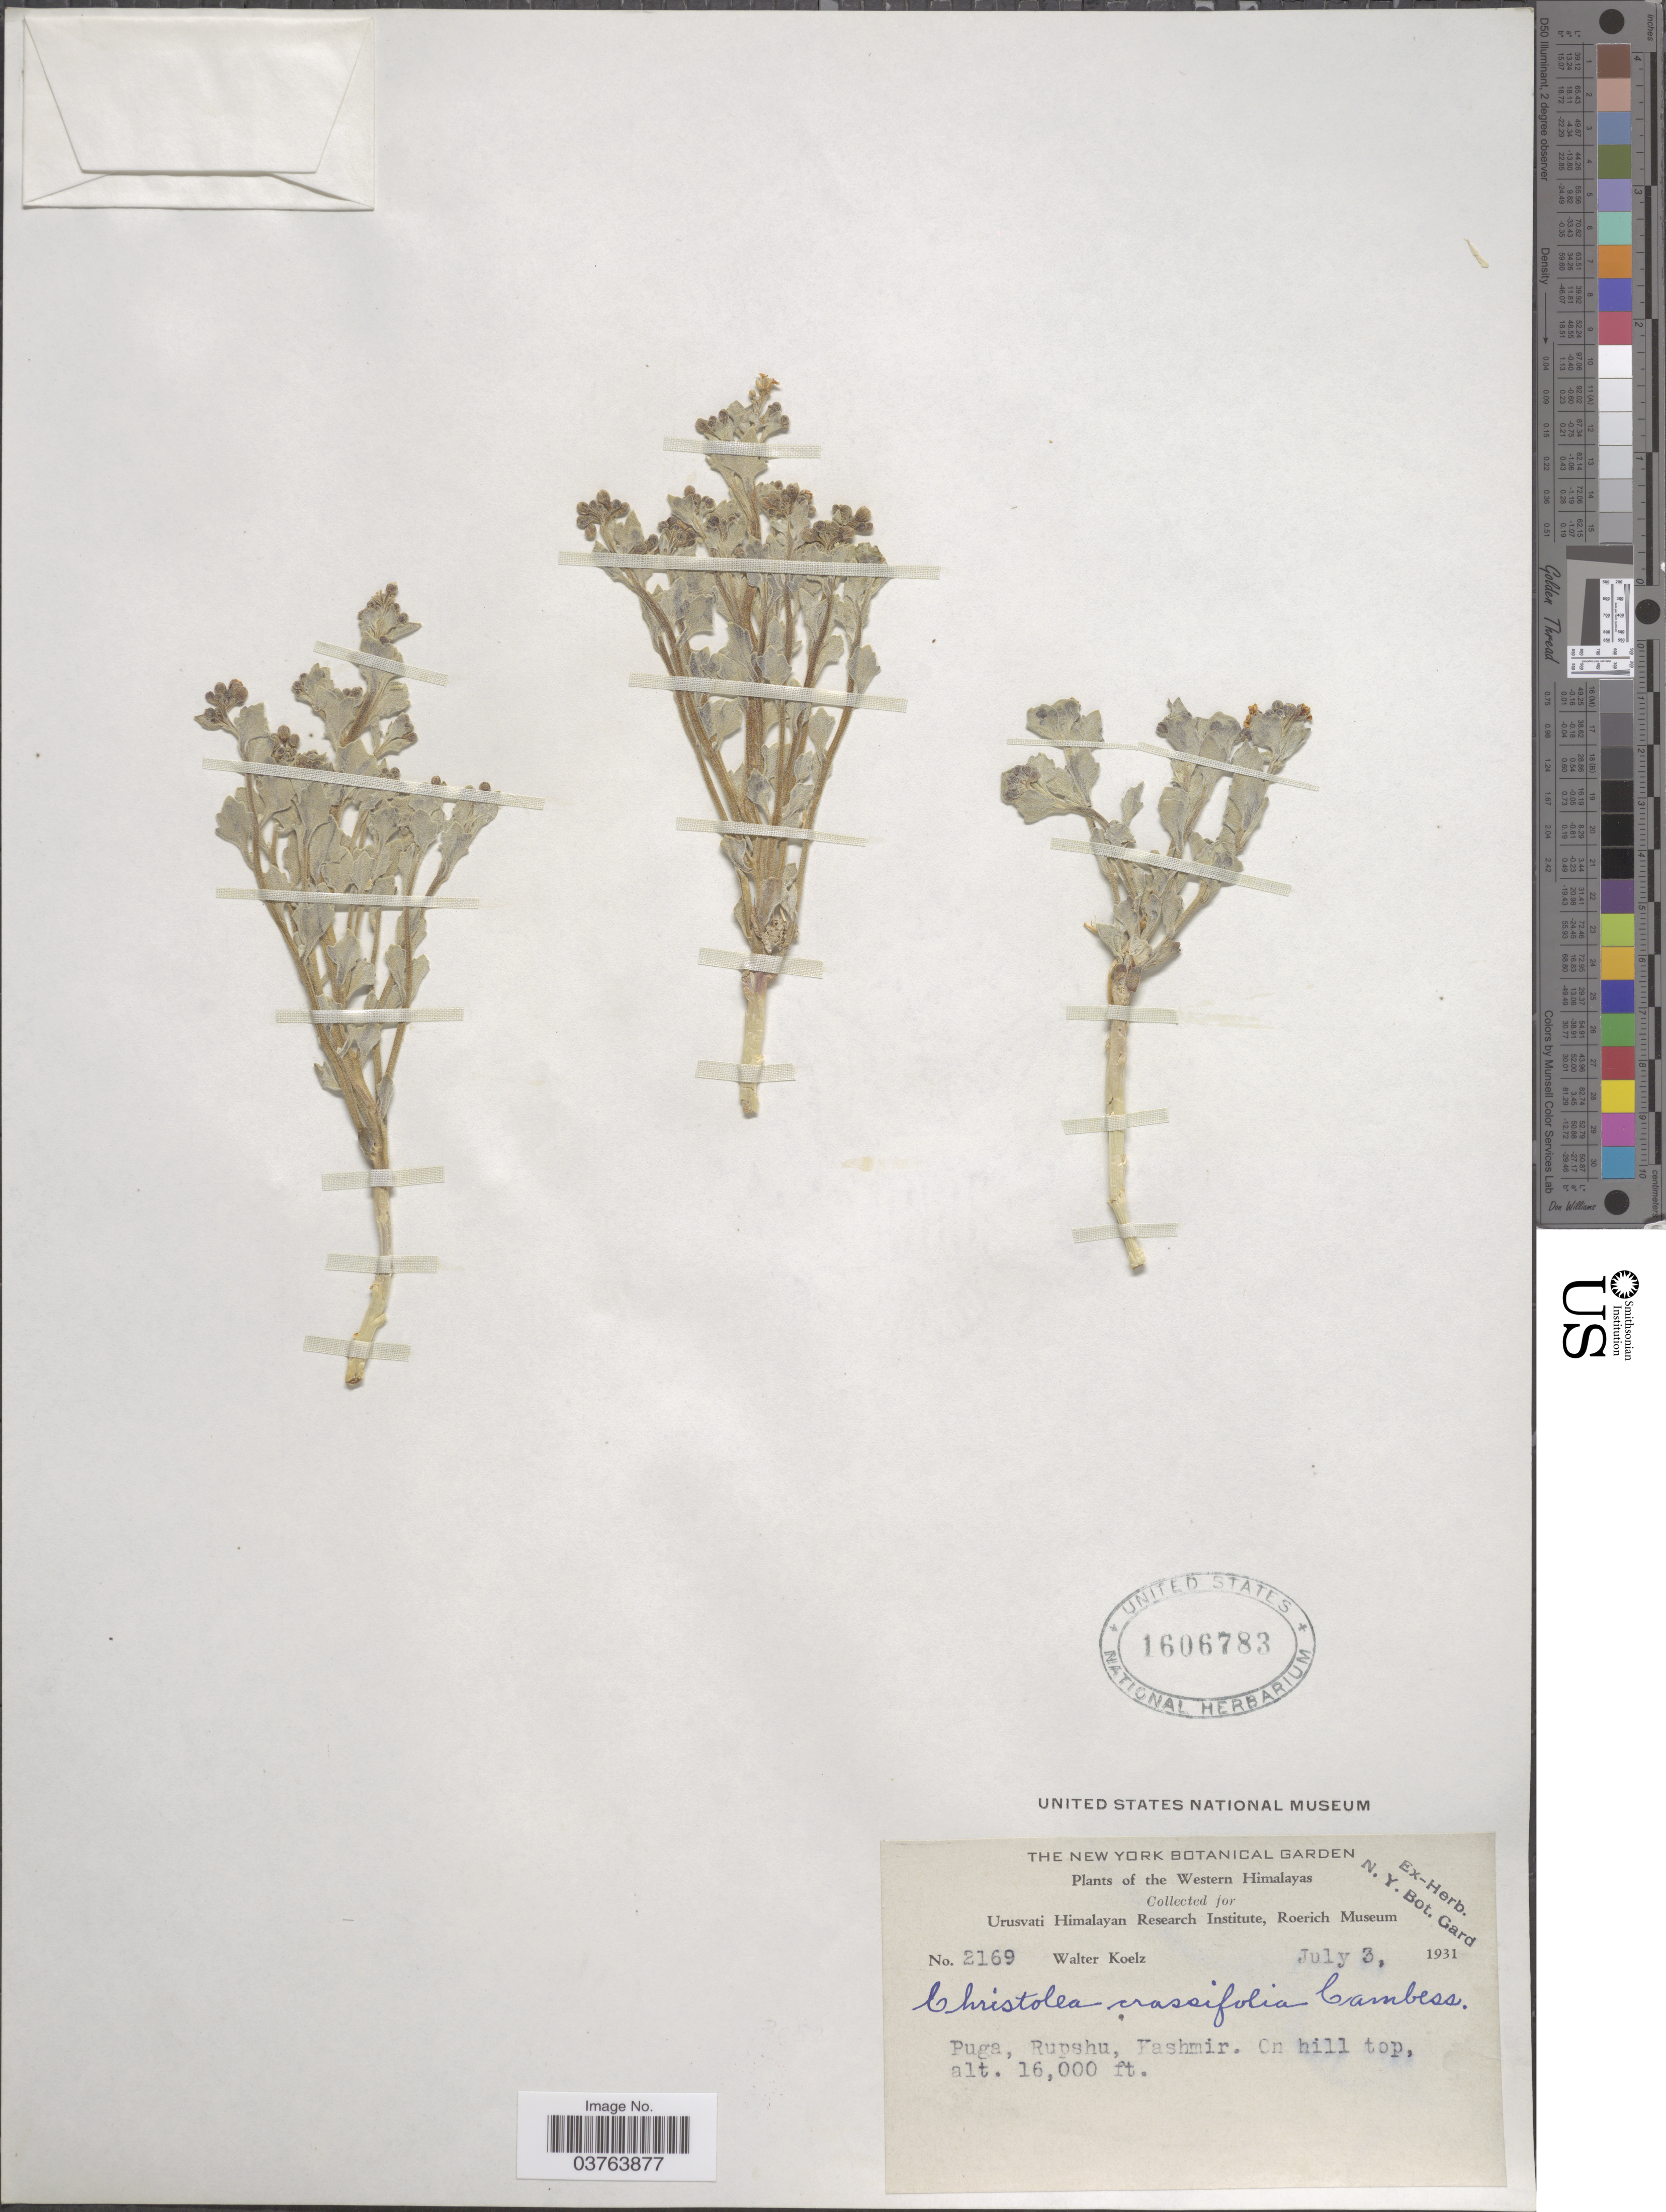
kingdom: Plantae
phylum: Tracheophyta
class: Magnoliopsida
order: Brassicales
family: Brassicaceae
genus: Christolea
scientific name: Christolea crassifolia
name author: Cambess.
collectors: W. N. Koelz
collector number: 2169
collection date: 1931-07-03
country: India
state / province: Jammu and Kashmir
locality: Western Himalayas. Puga, Rupshu, Kashmir.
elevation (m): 4877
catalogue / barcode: US 1606783